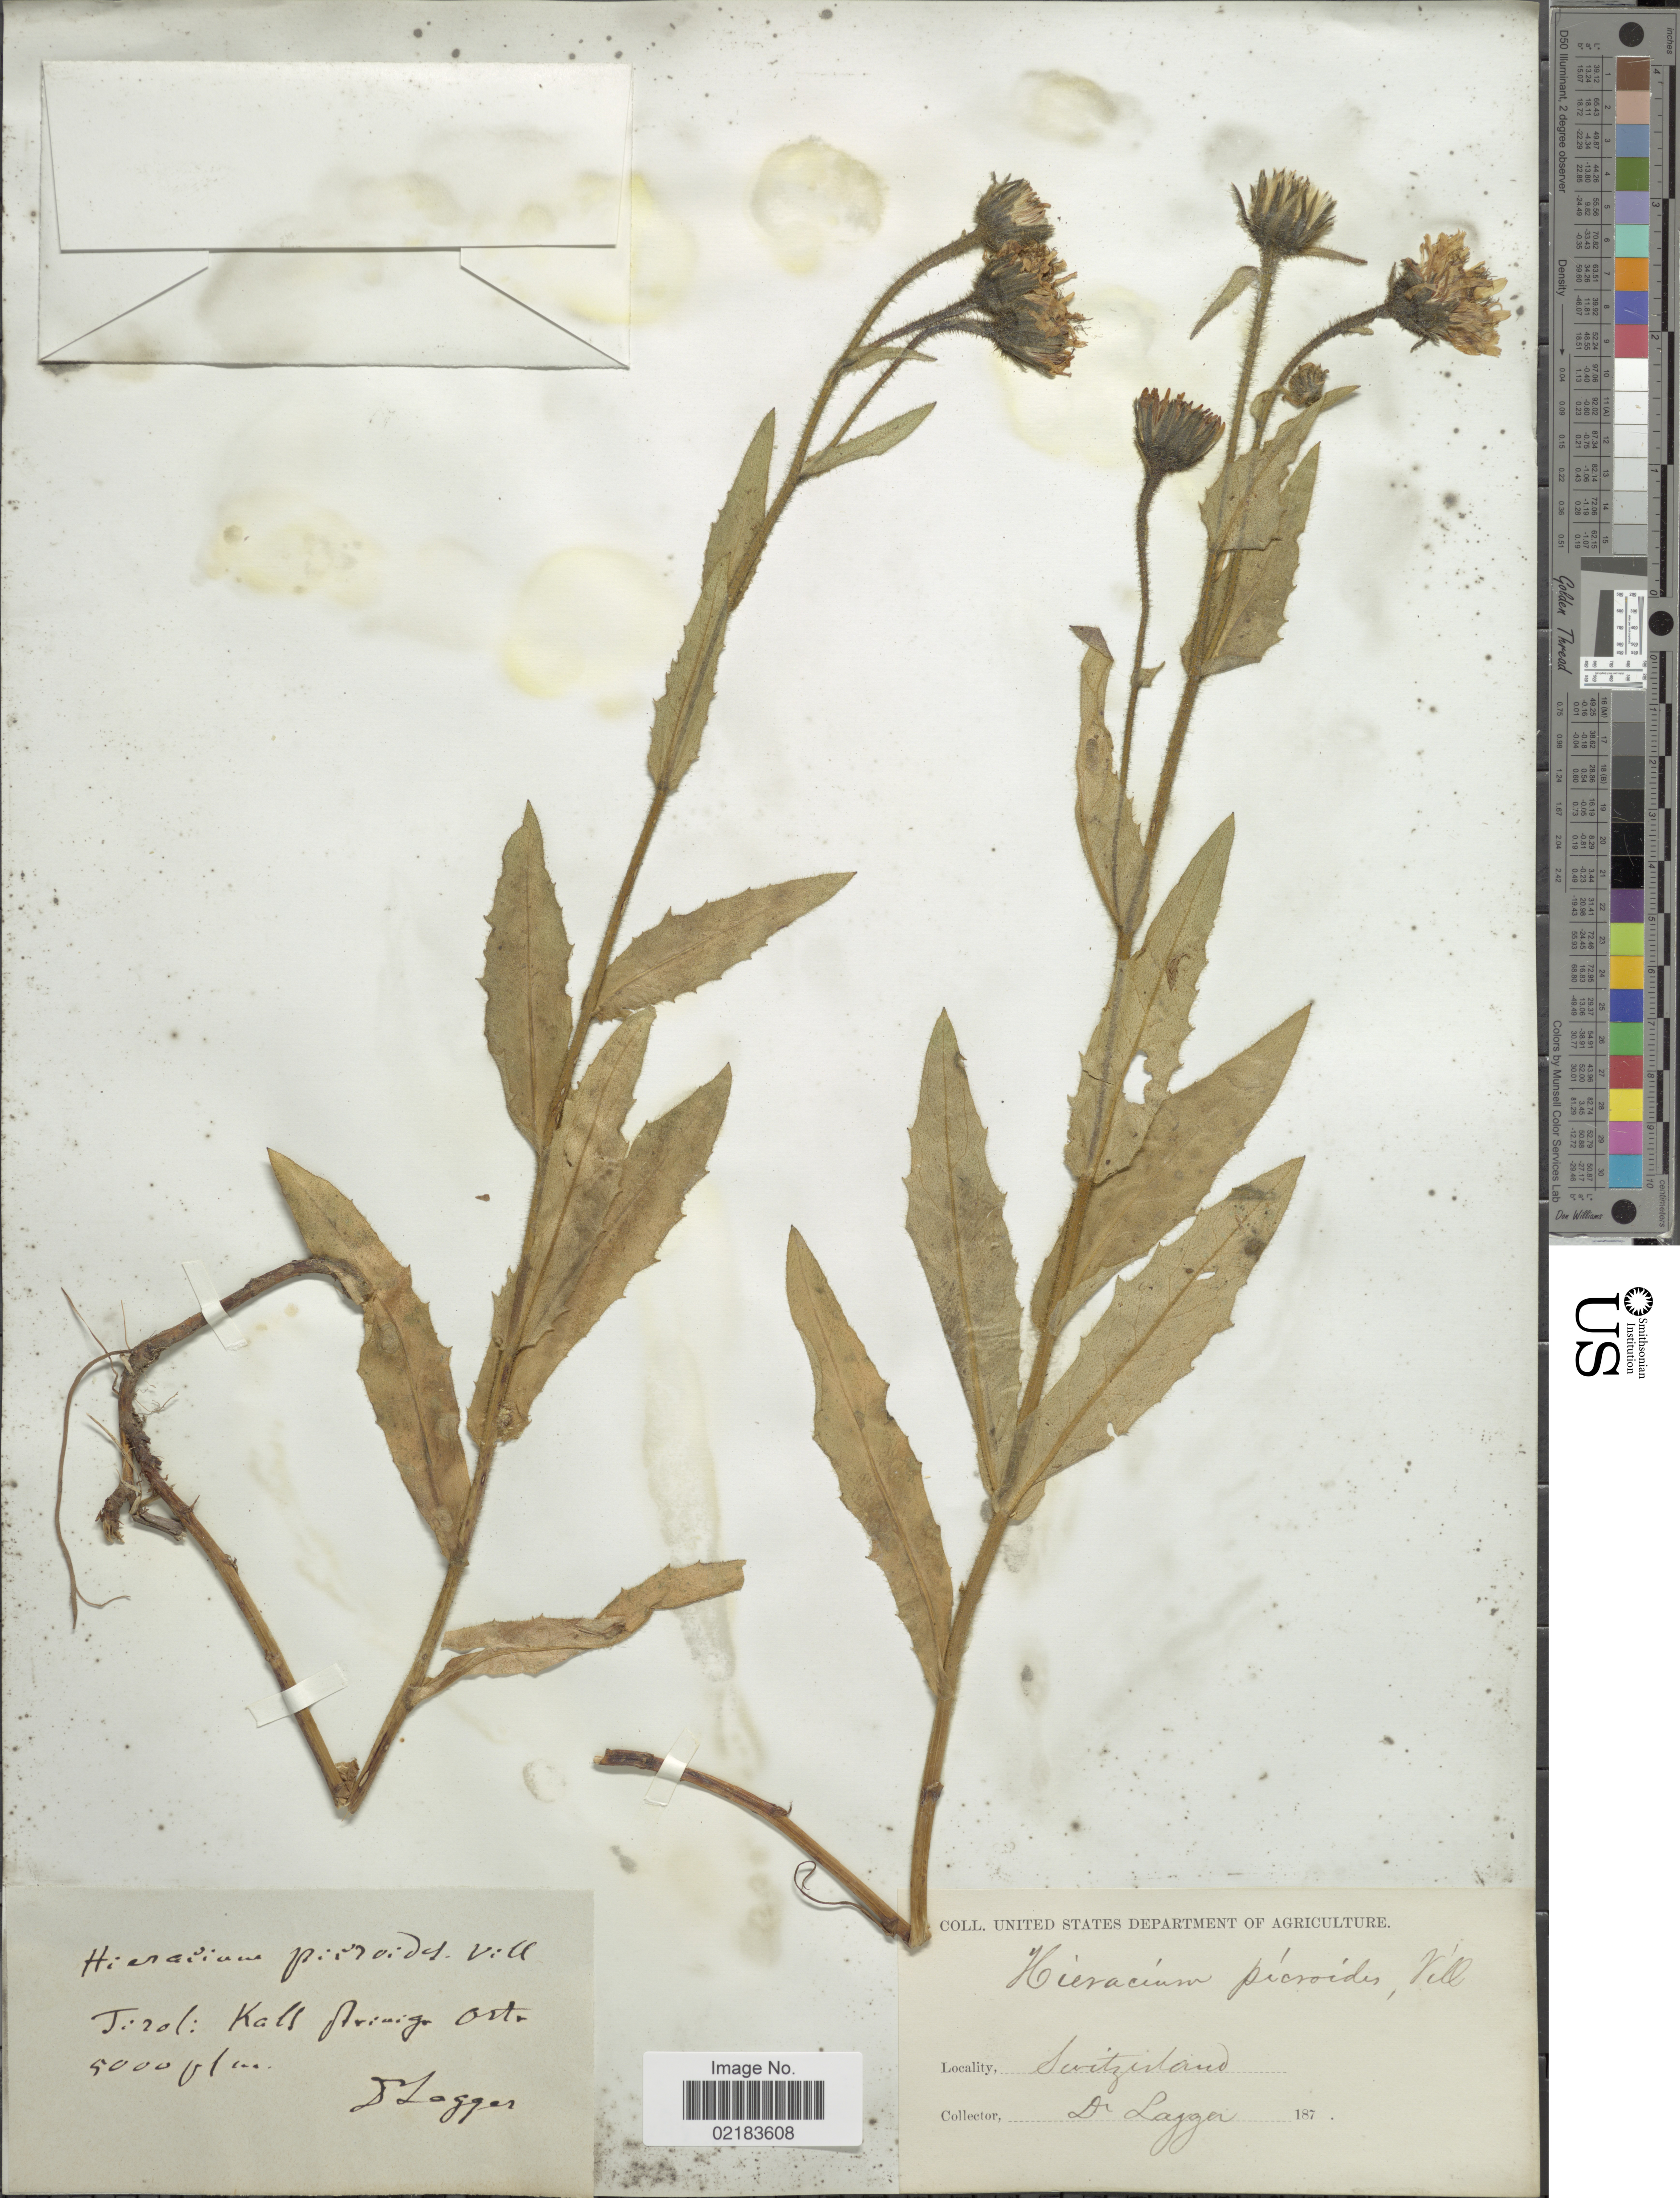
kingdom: Plantae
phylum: Tracheophyta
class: Magnoliopsida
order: Asterales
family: Asteraceae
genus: Hieracium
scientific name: Hieracium picroides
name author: Vill.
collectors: F. J. Lagger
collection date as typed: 187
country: Austria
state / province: Tirol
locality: Kals Striniger orta [interpreted]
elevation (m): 1524